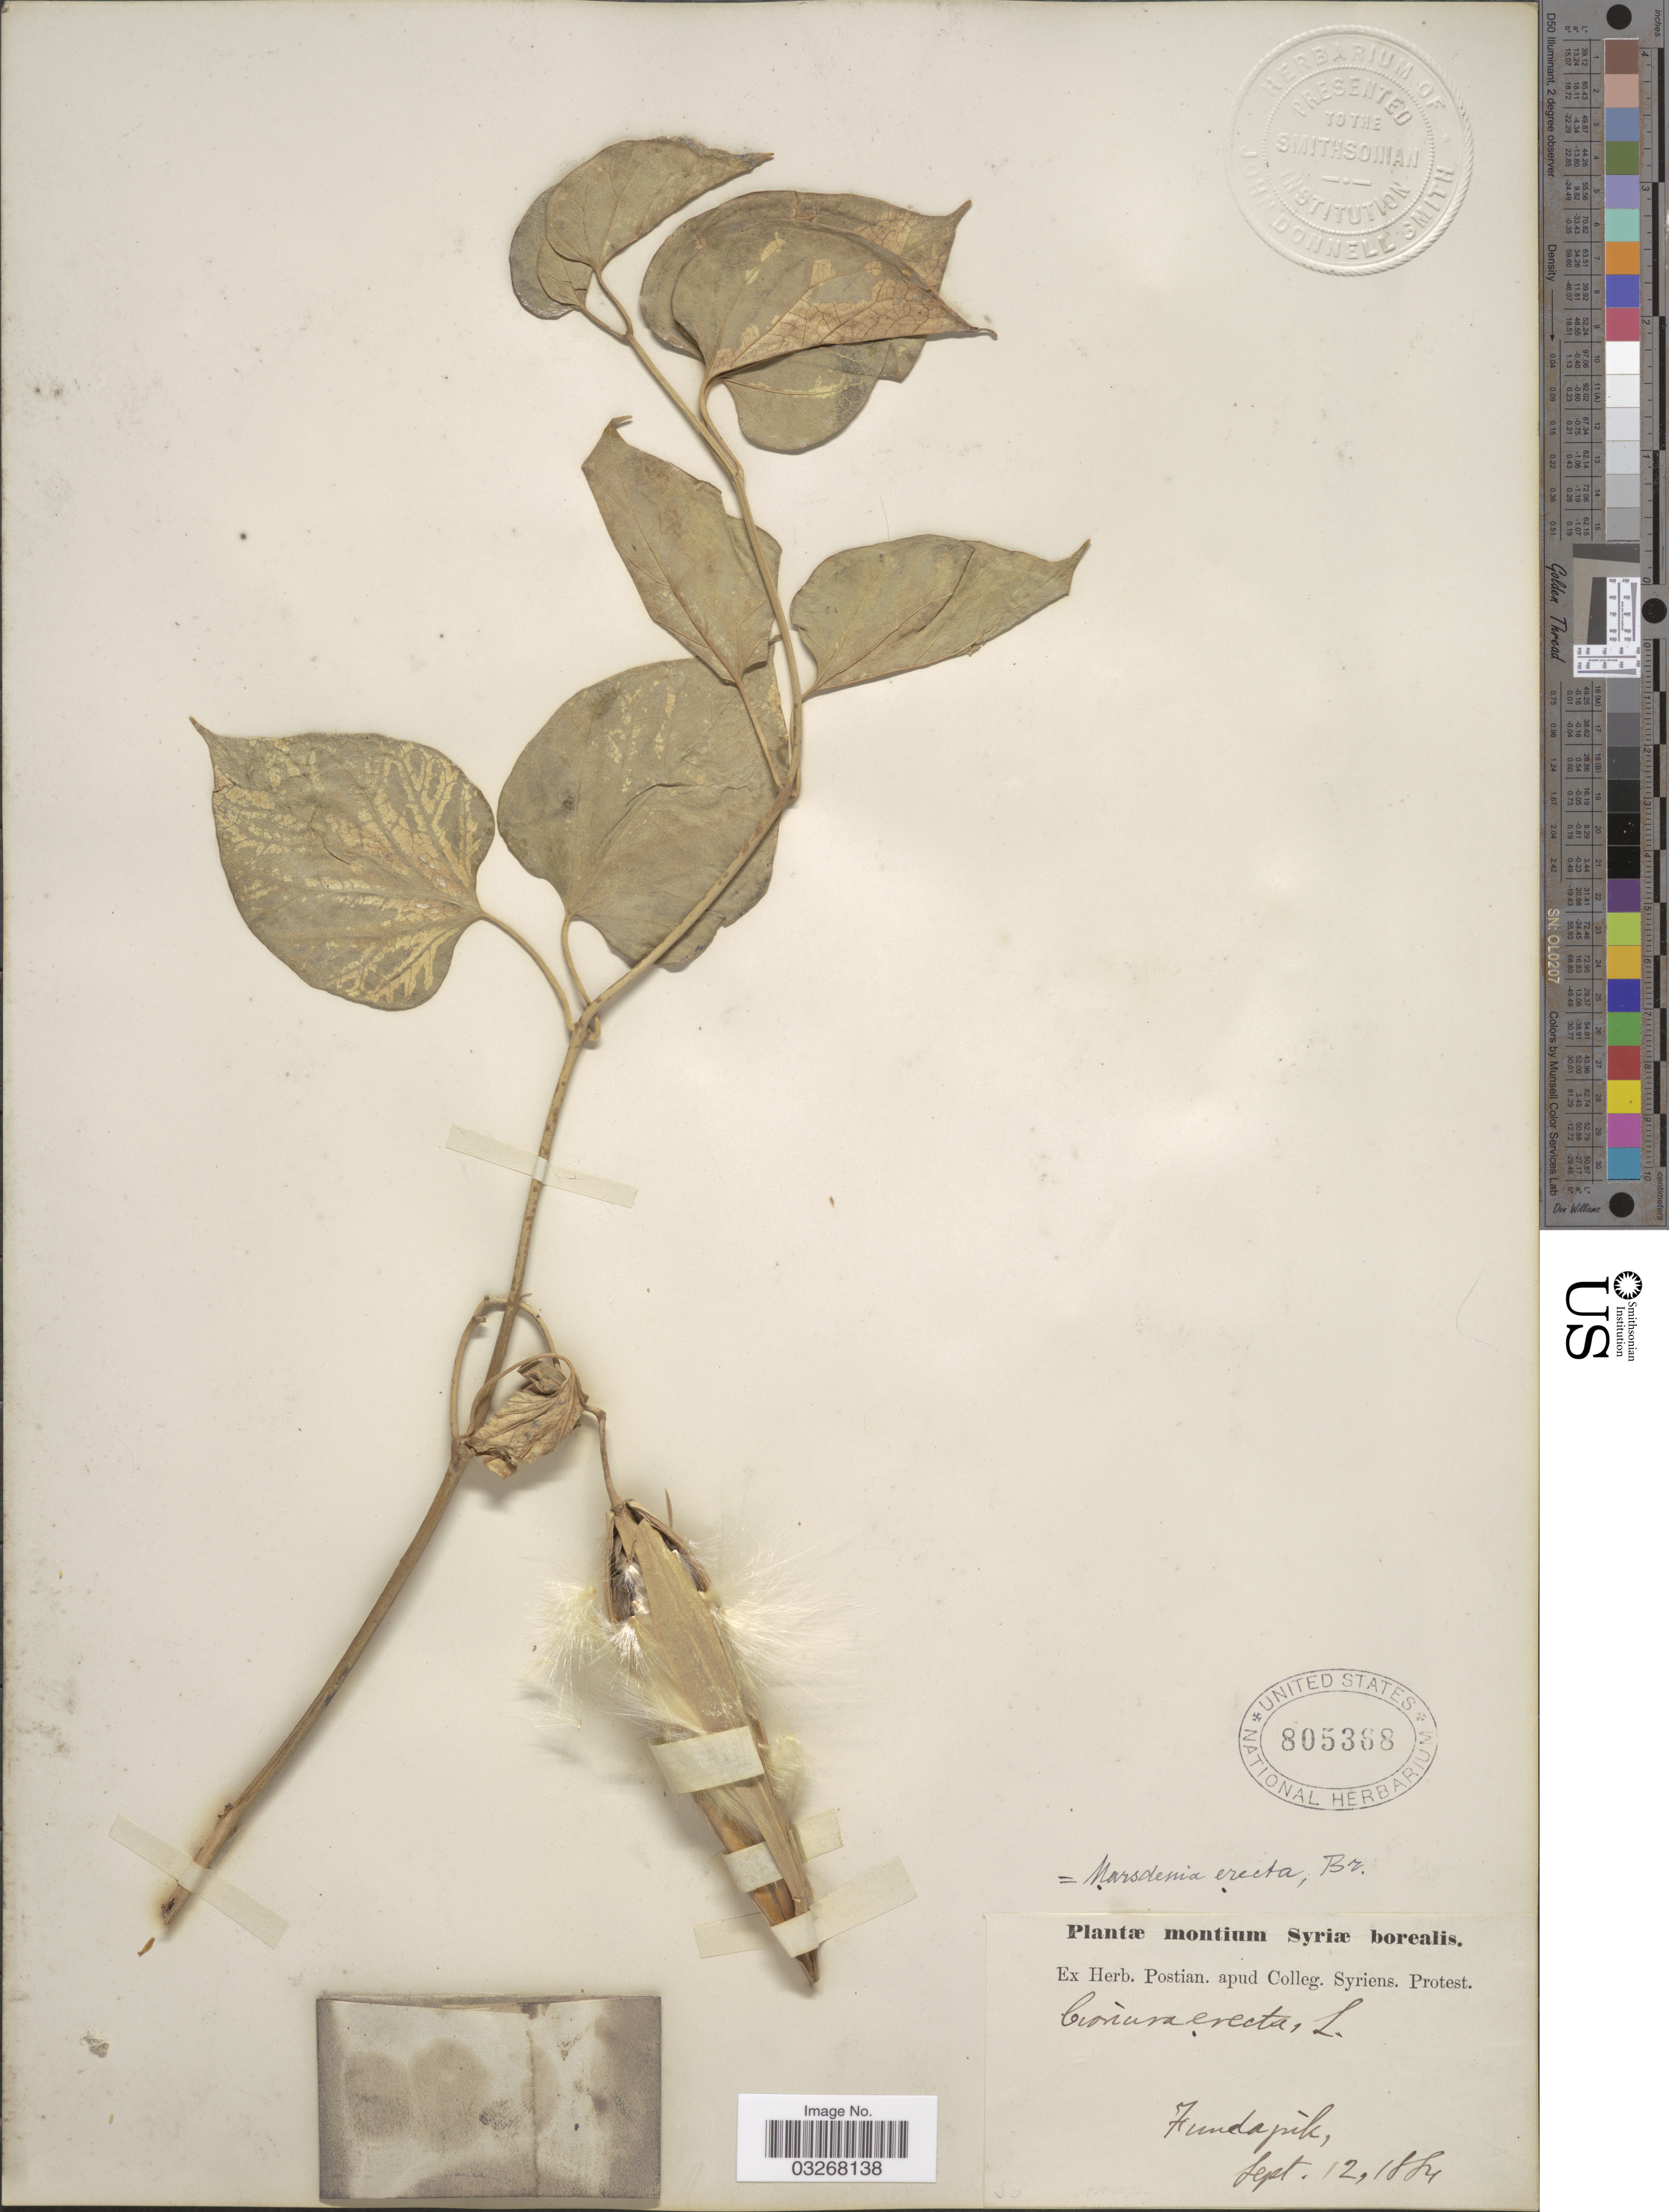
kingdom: Plantae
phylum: Tracheophyta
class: Magnoliopsida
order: Gentianales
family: Apocynaceae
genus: Marsdenia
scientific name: Marsdenia erecta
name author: R. Br.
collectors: ex herb. Postian. apud Colleg. Syriens. Protest. USE "Fannie P. A. Shepard" (10308853) AS PRIMARY COLLECTOR INSTEAD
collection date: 1884-09-12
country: Syria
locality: Montium Syriæ borealis, Fundapik [interpreted].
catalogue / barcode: US 805368